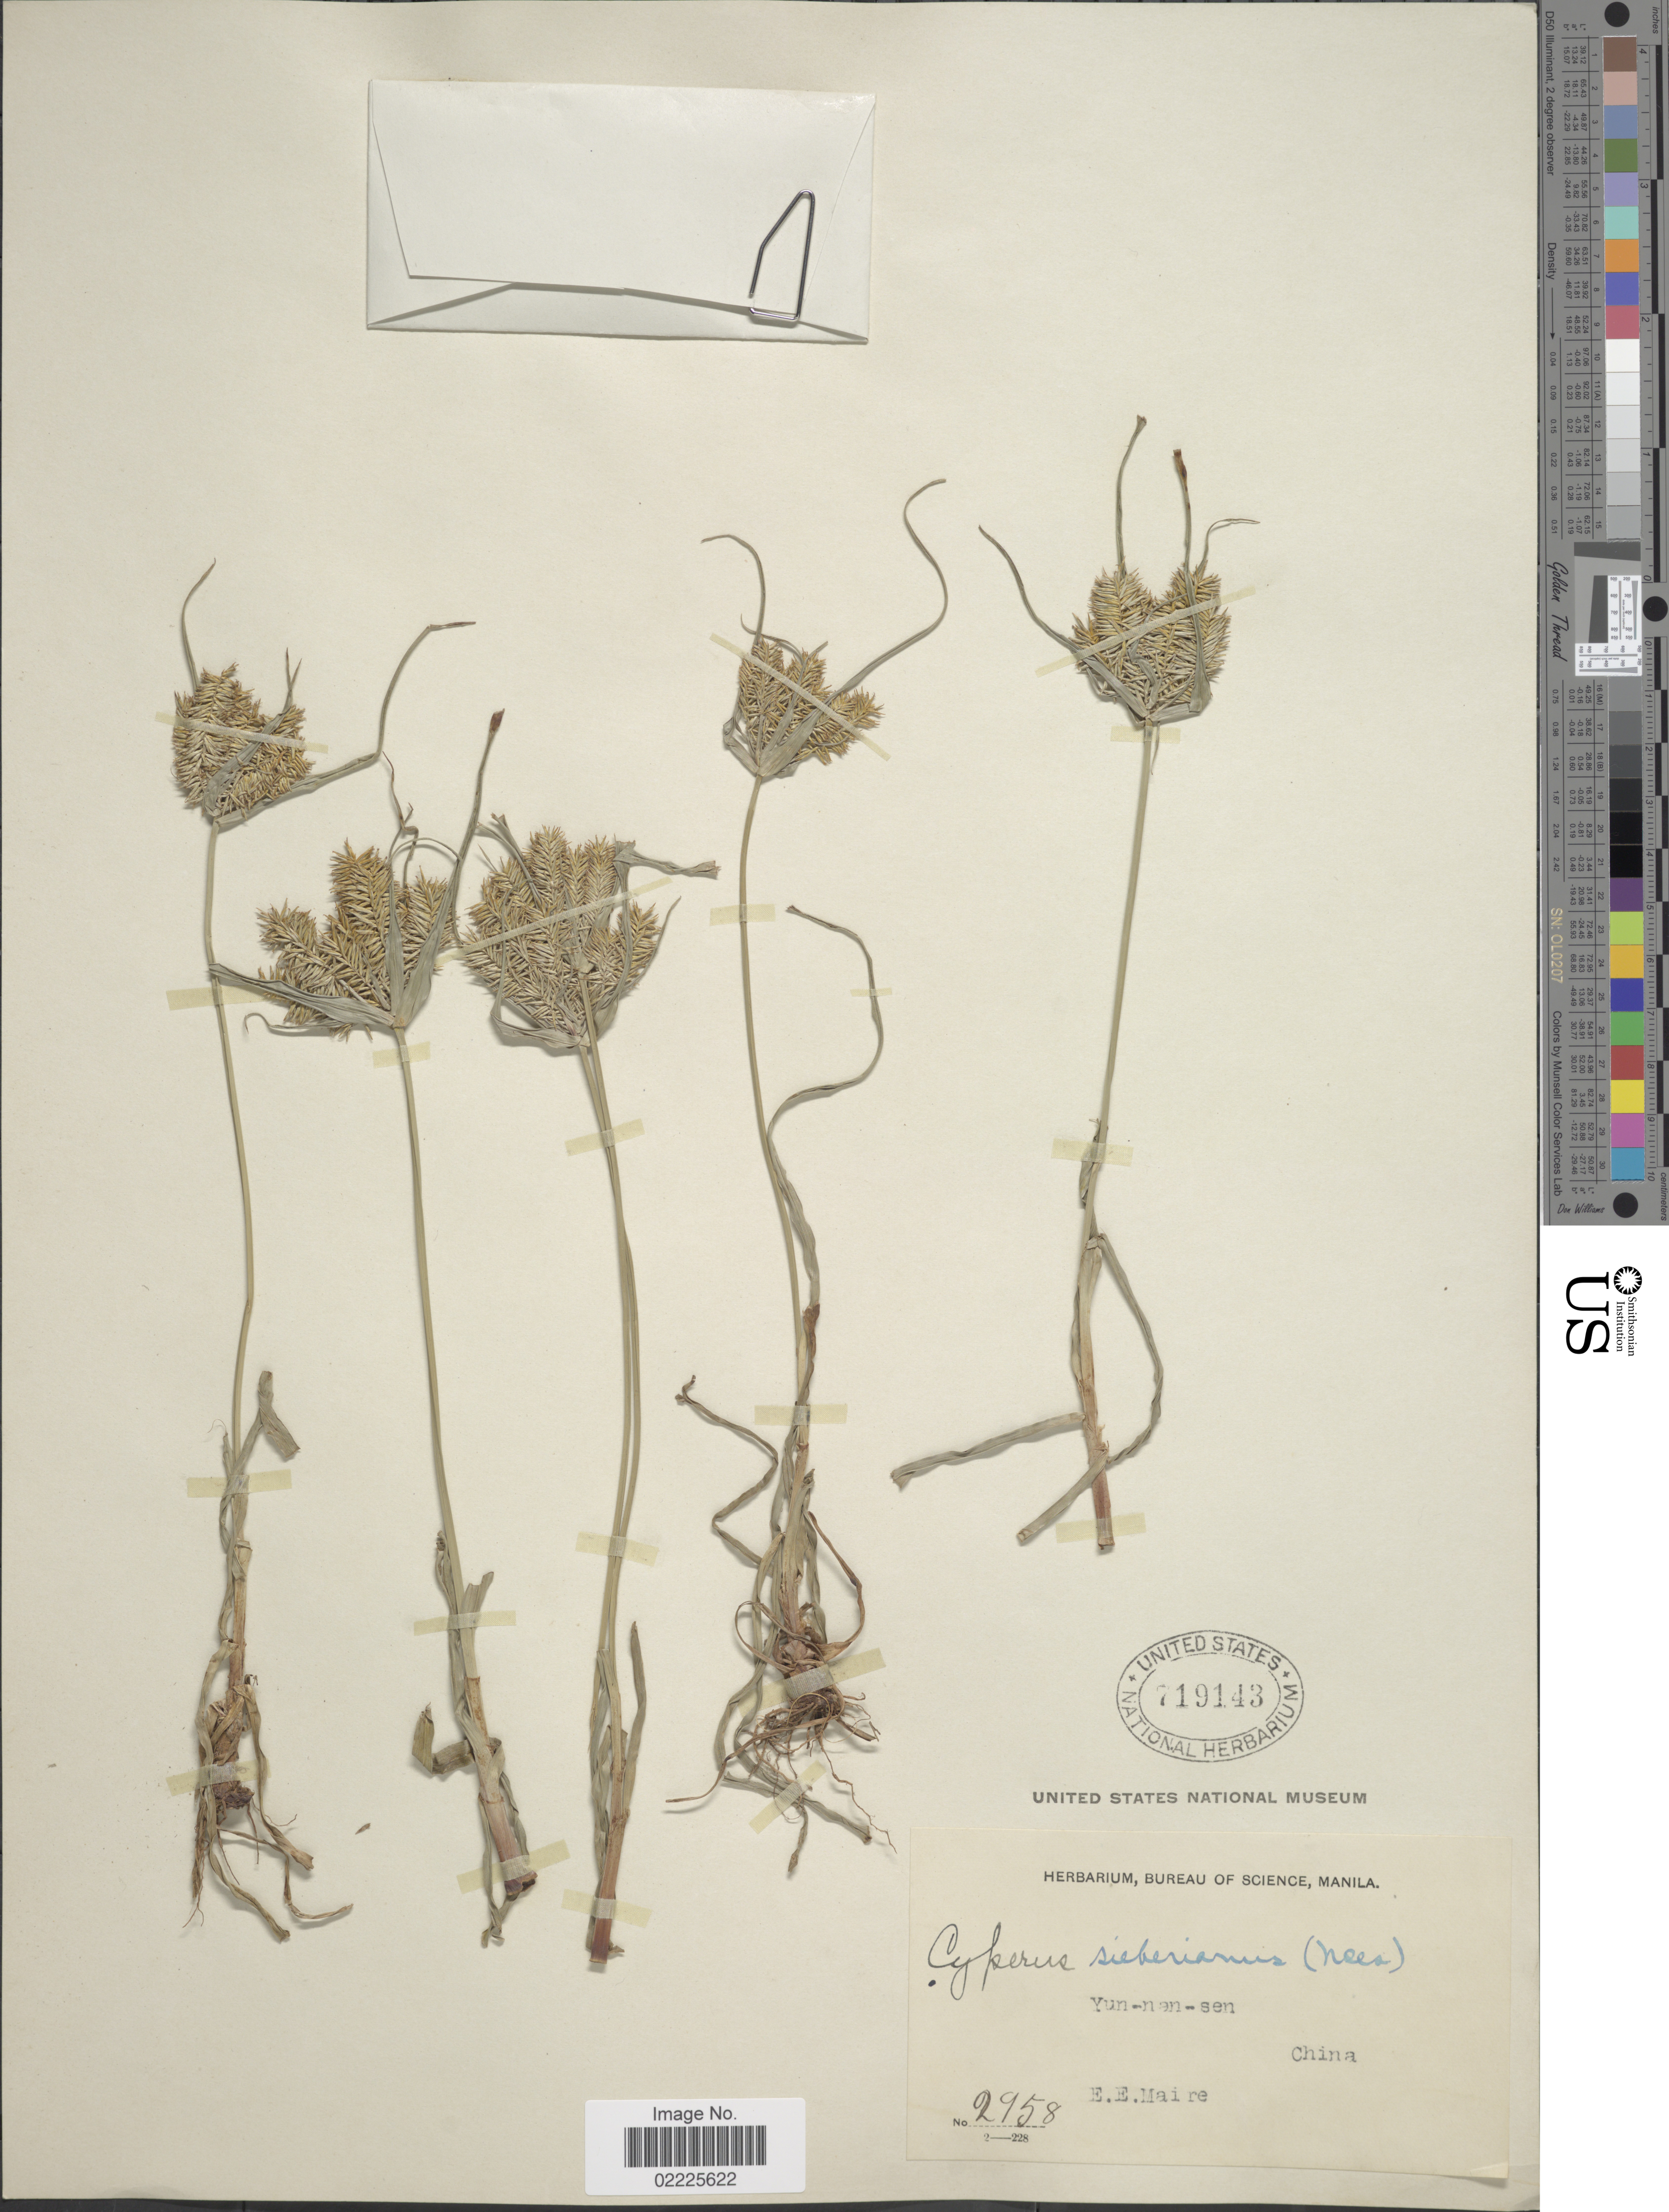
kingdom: Plantae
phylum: Tracheophyta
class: Liliopsida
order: Poales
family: Cyperaceae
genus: Cyperus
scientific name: Cyperus cyperoides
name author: (L.) Kuntze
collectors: E. E. Maire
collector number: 2958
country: China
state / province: Yunnan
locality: Yun-nan-sen.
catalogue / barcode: US 719143